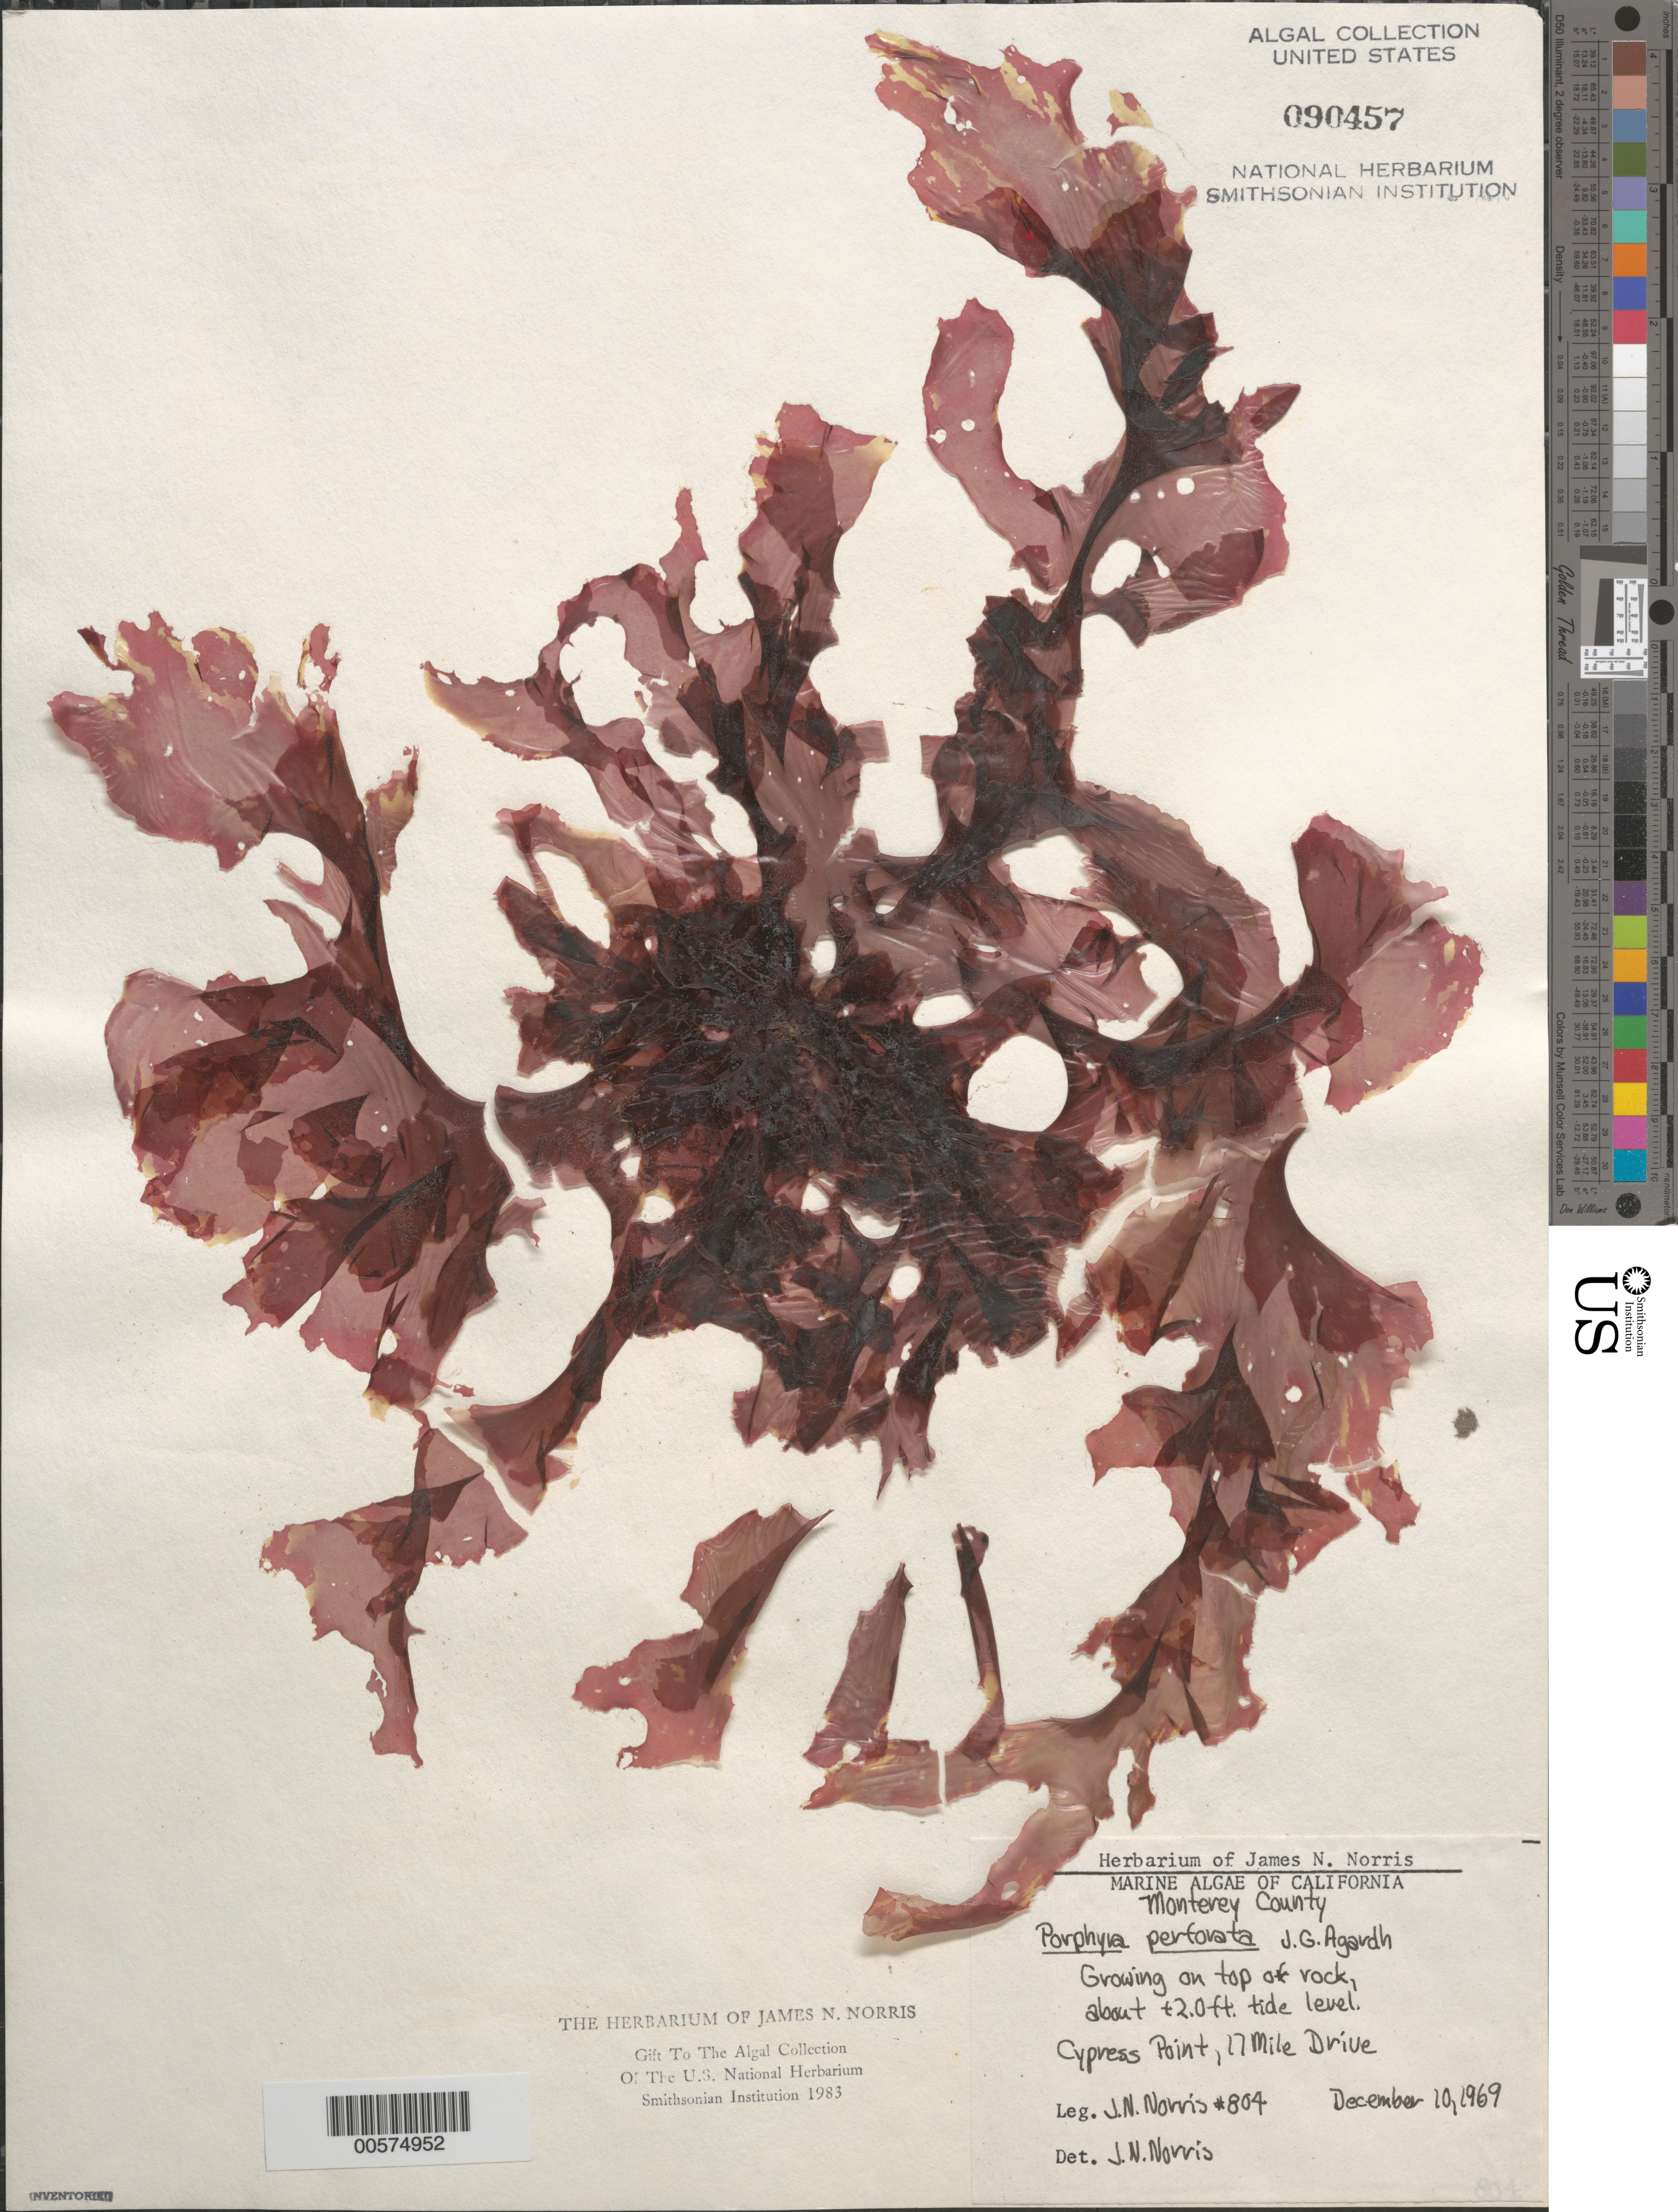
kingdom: Plantae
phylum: Rhodophyta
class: Bangiophyceae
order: Bangiales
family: Bangiaceae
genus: Pyropia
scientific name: Pyropia perforata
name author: (J. Agardh) S.C. Lindstrom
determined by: Algae name updating Project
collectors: J. N. Norris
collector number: JN-804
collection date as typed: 10 Dec 1969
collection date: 1969-12-10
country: United States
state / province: California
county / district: Monterey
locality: Cypress Point, 17 Mile Drive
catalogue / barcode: US 90457